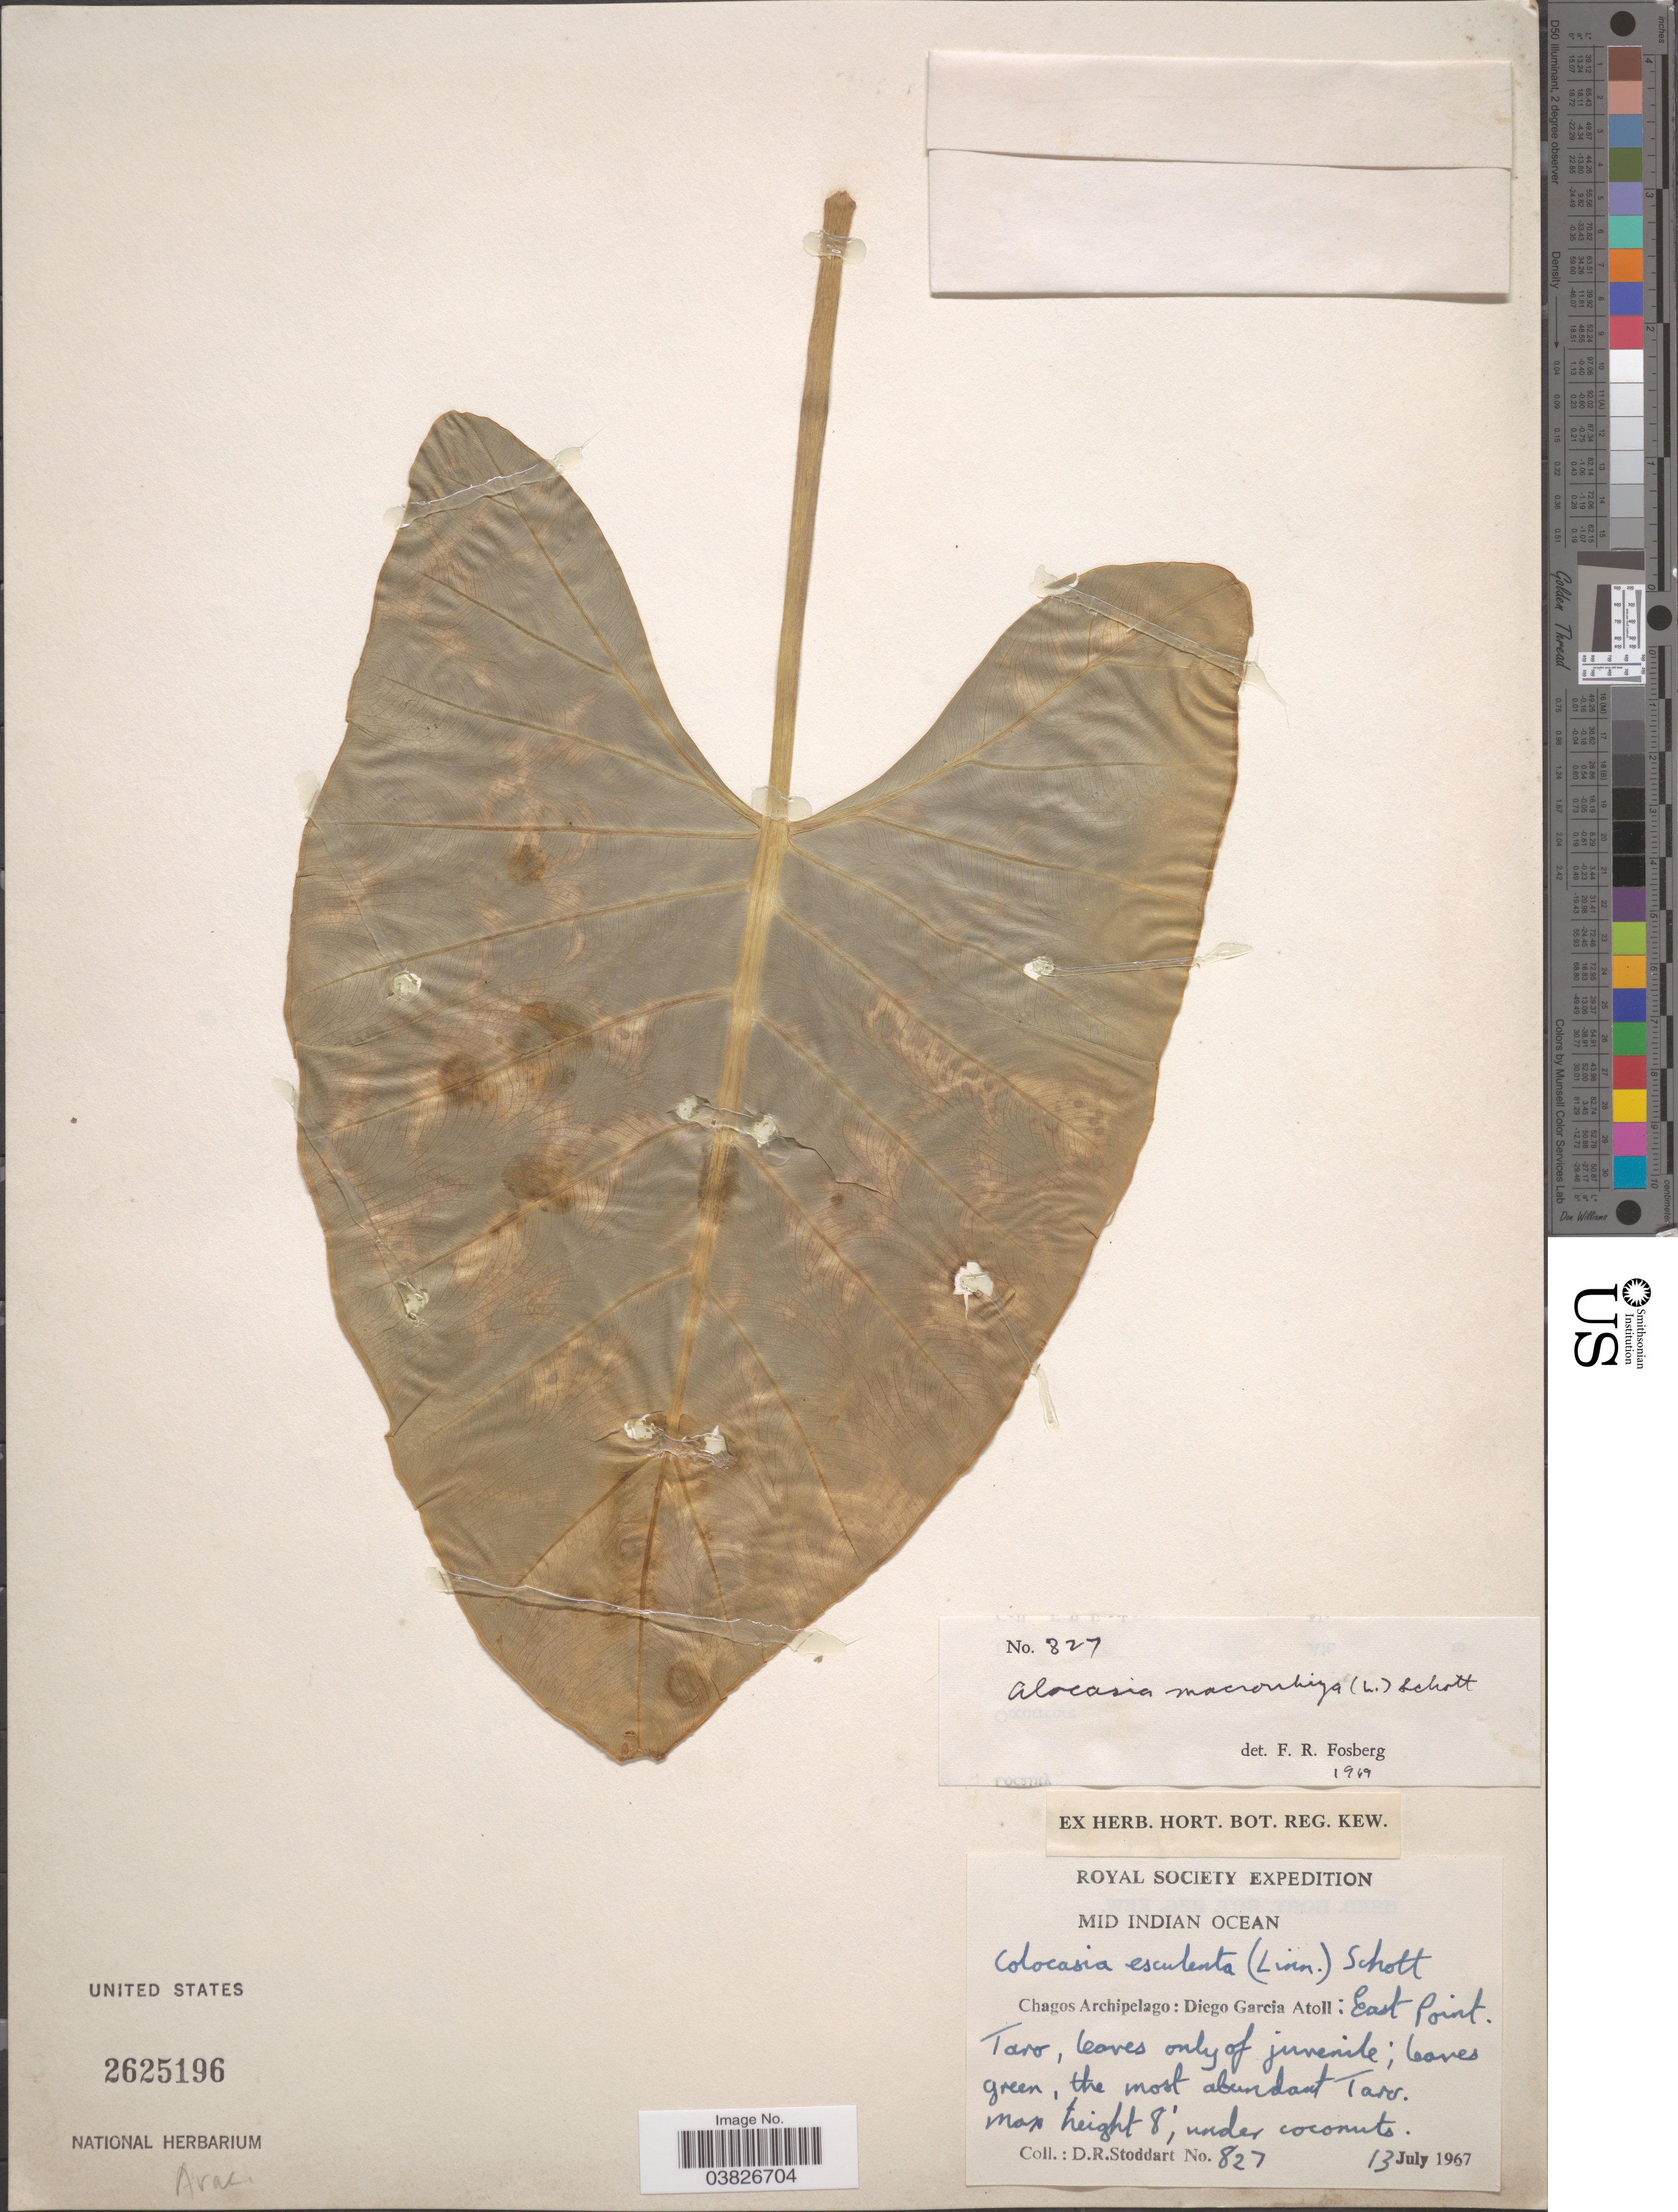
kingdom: Plantae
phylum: Tracheophyta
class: Liliopsida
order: Alismatales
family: Araceae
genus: Alocasia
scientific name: Alocasia macrorrhizos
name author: (L.) G. Don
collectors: D. R. Stoddart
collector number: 827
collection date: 1967-07-13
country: British Indian Ocean Territory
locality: Mid Indian Ocean. Chagos Archipelago: Diego Garcia Atoll: East Point.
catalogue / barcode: US 2625196